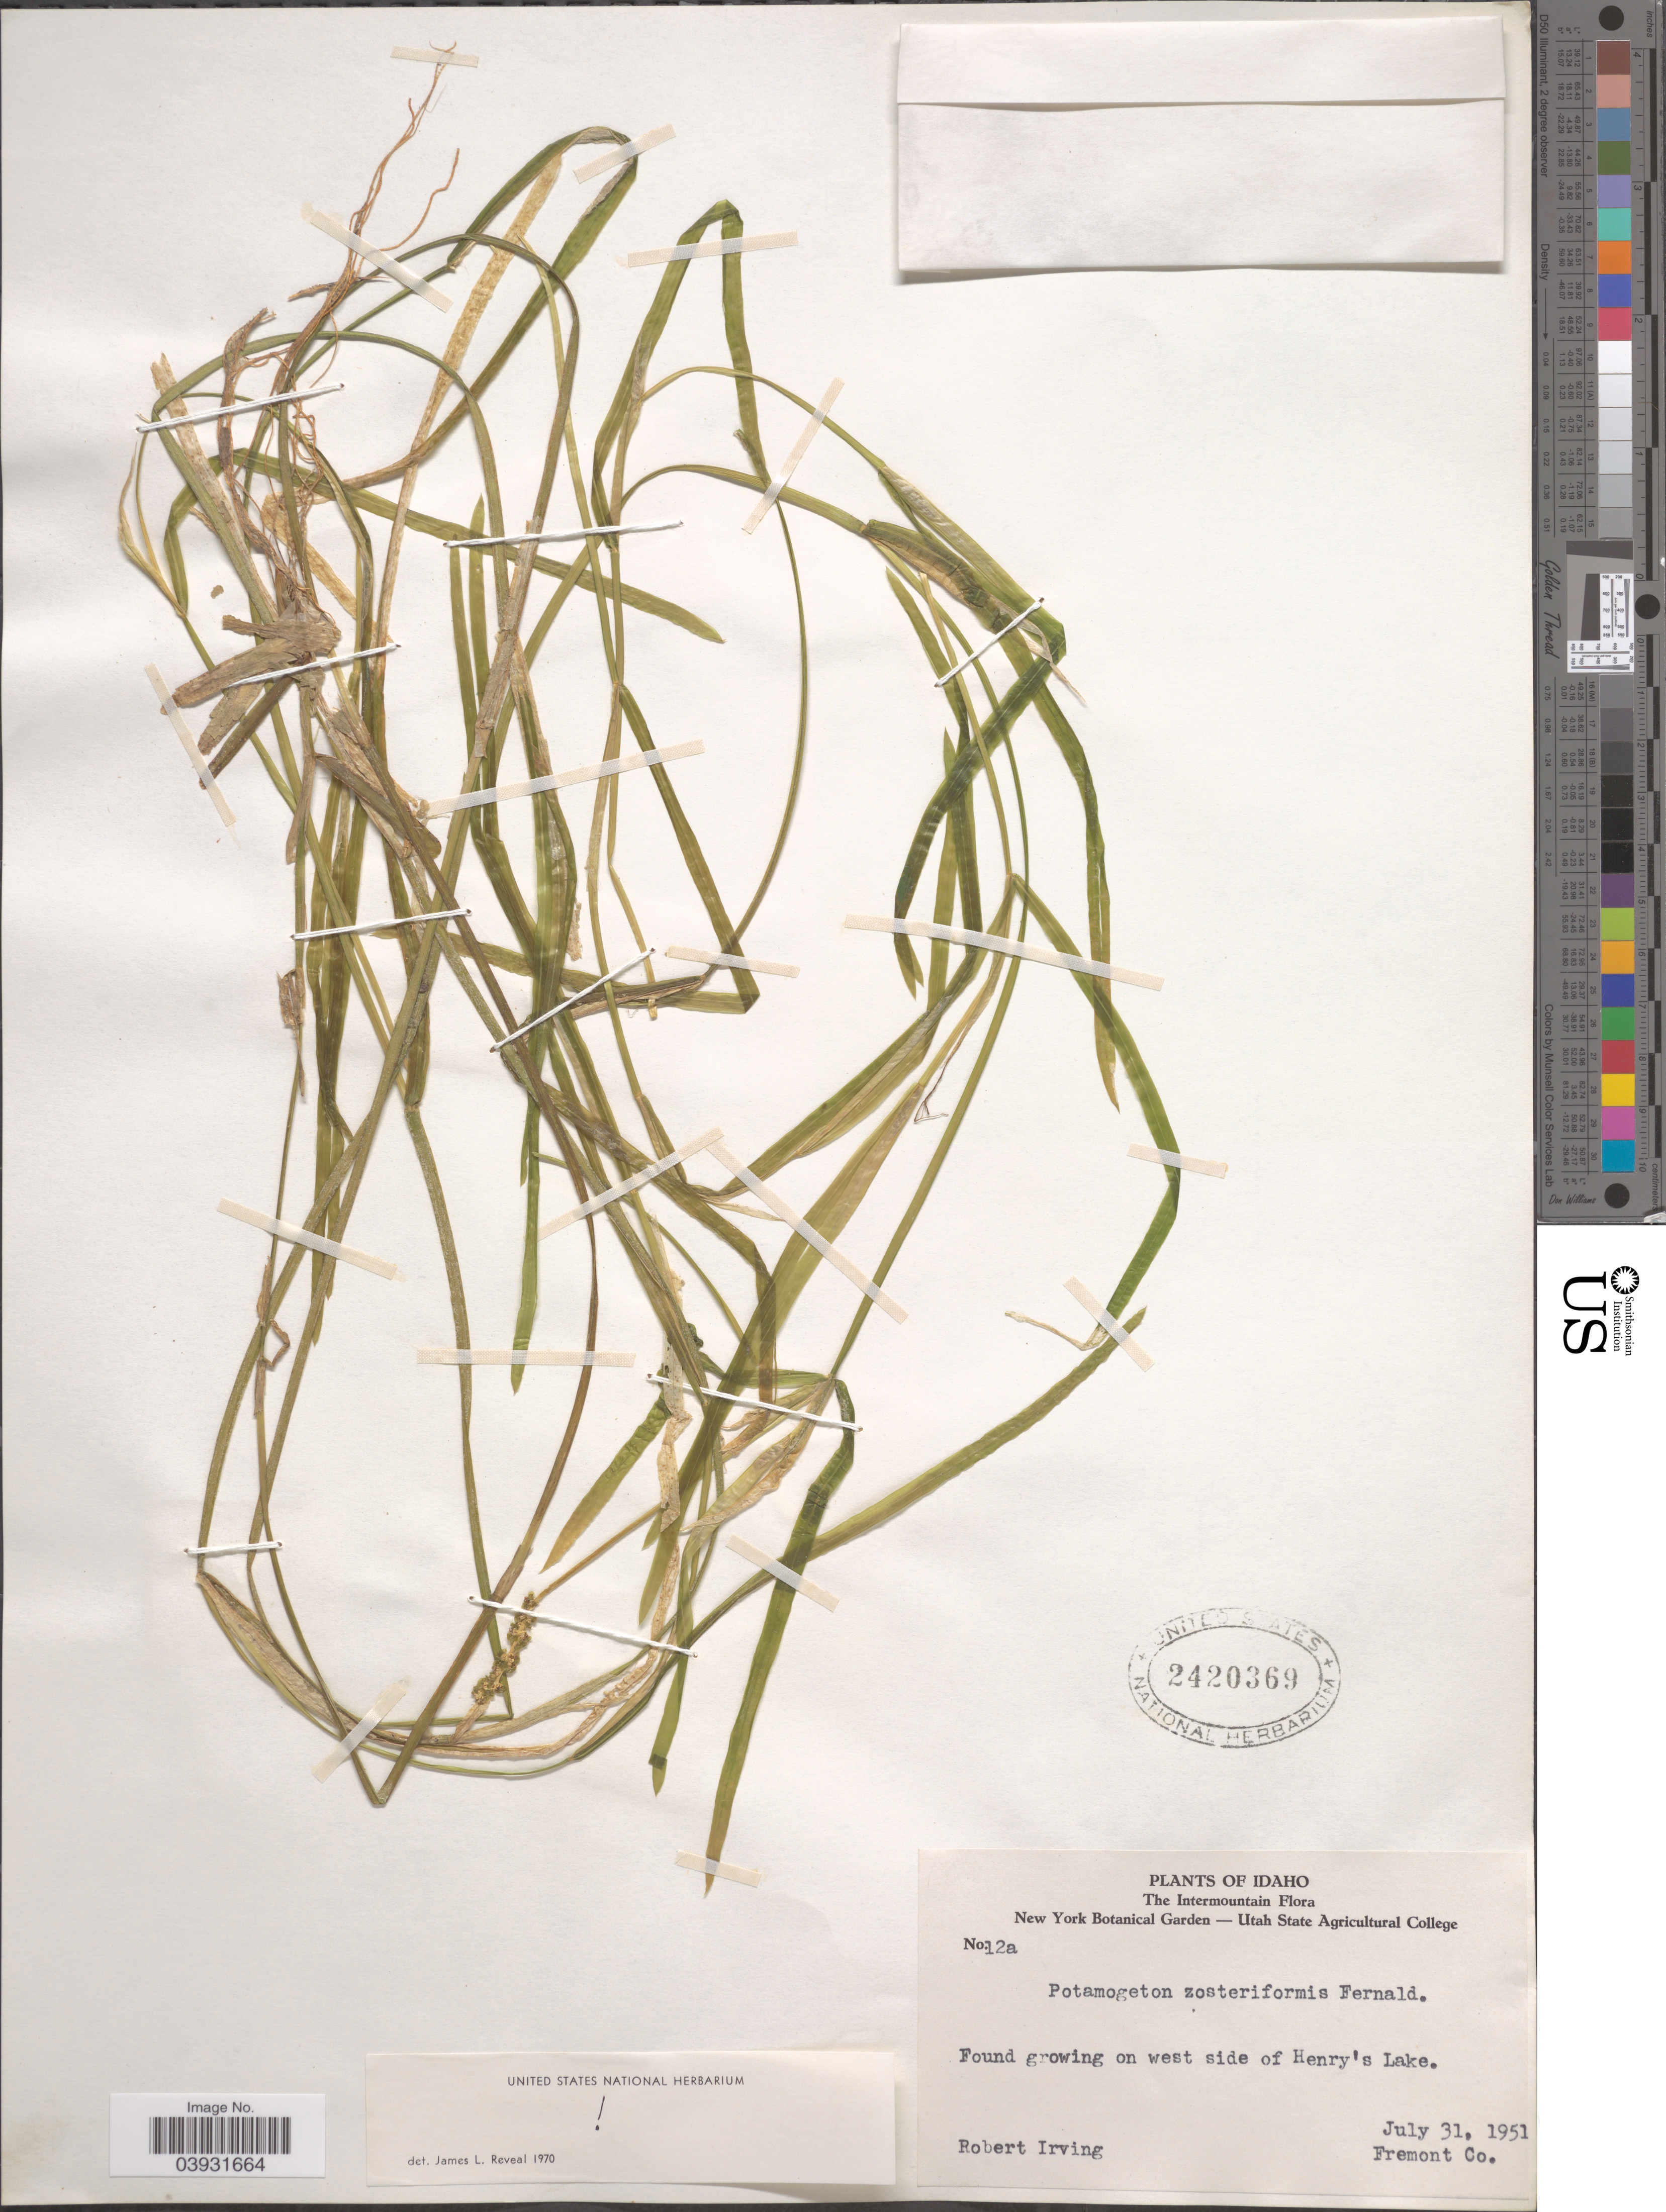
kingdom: Plantae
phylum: Tracheophyta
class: Liliopsida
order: Alismatales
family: Potamogetonaceae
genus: Potamogeton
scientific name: Potamogeton zosterifolius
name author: Schumach.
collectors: R. S. Irving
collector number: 12a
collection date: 1951-07-31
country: United States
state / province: Idaho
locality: The Intermountain. West side of Henry's Lake. Fremont Co.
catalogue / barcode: US 2420369